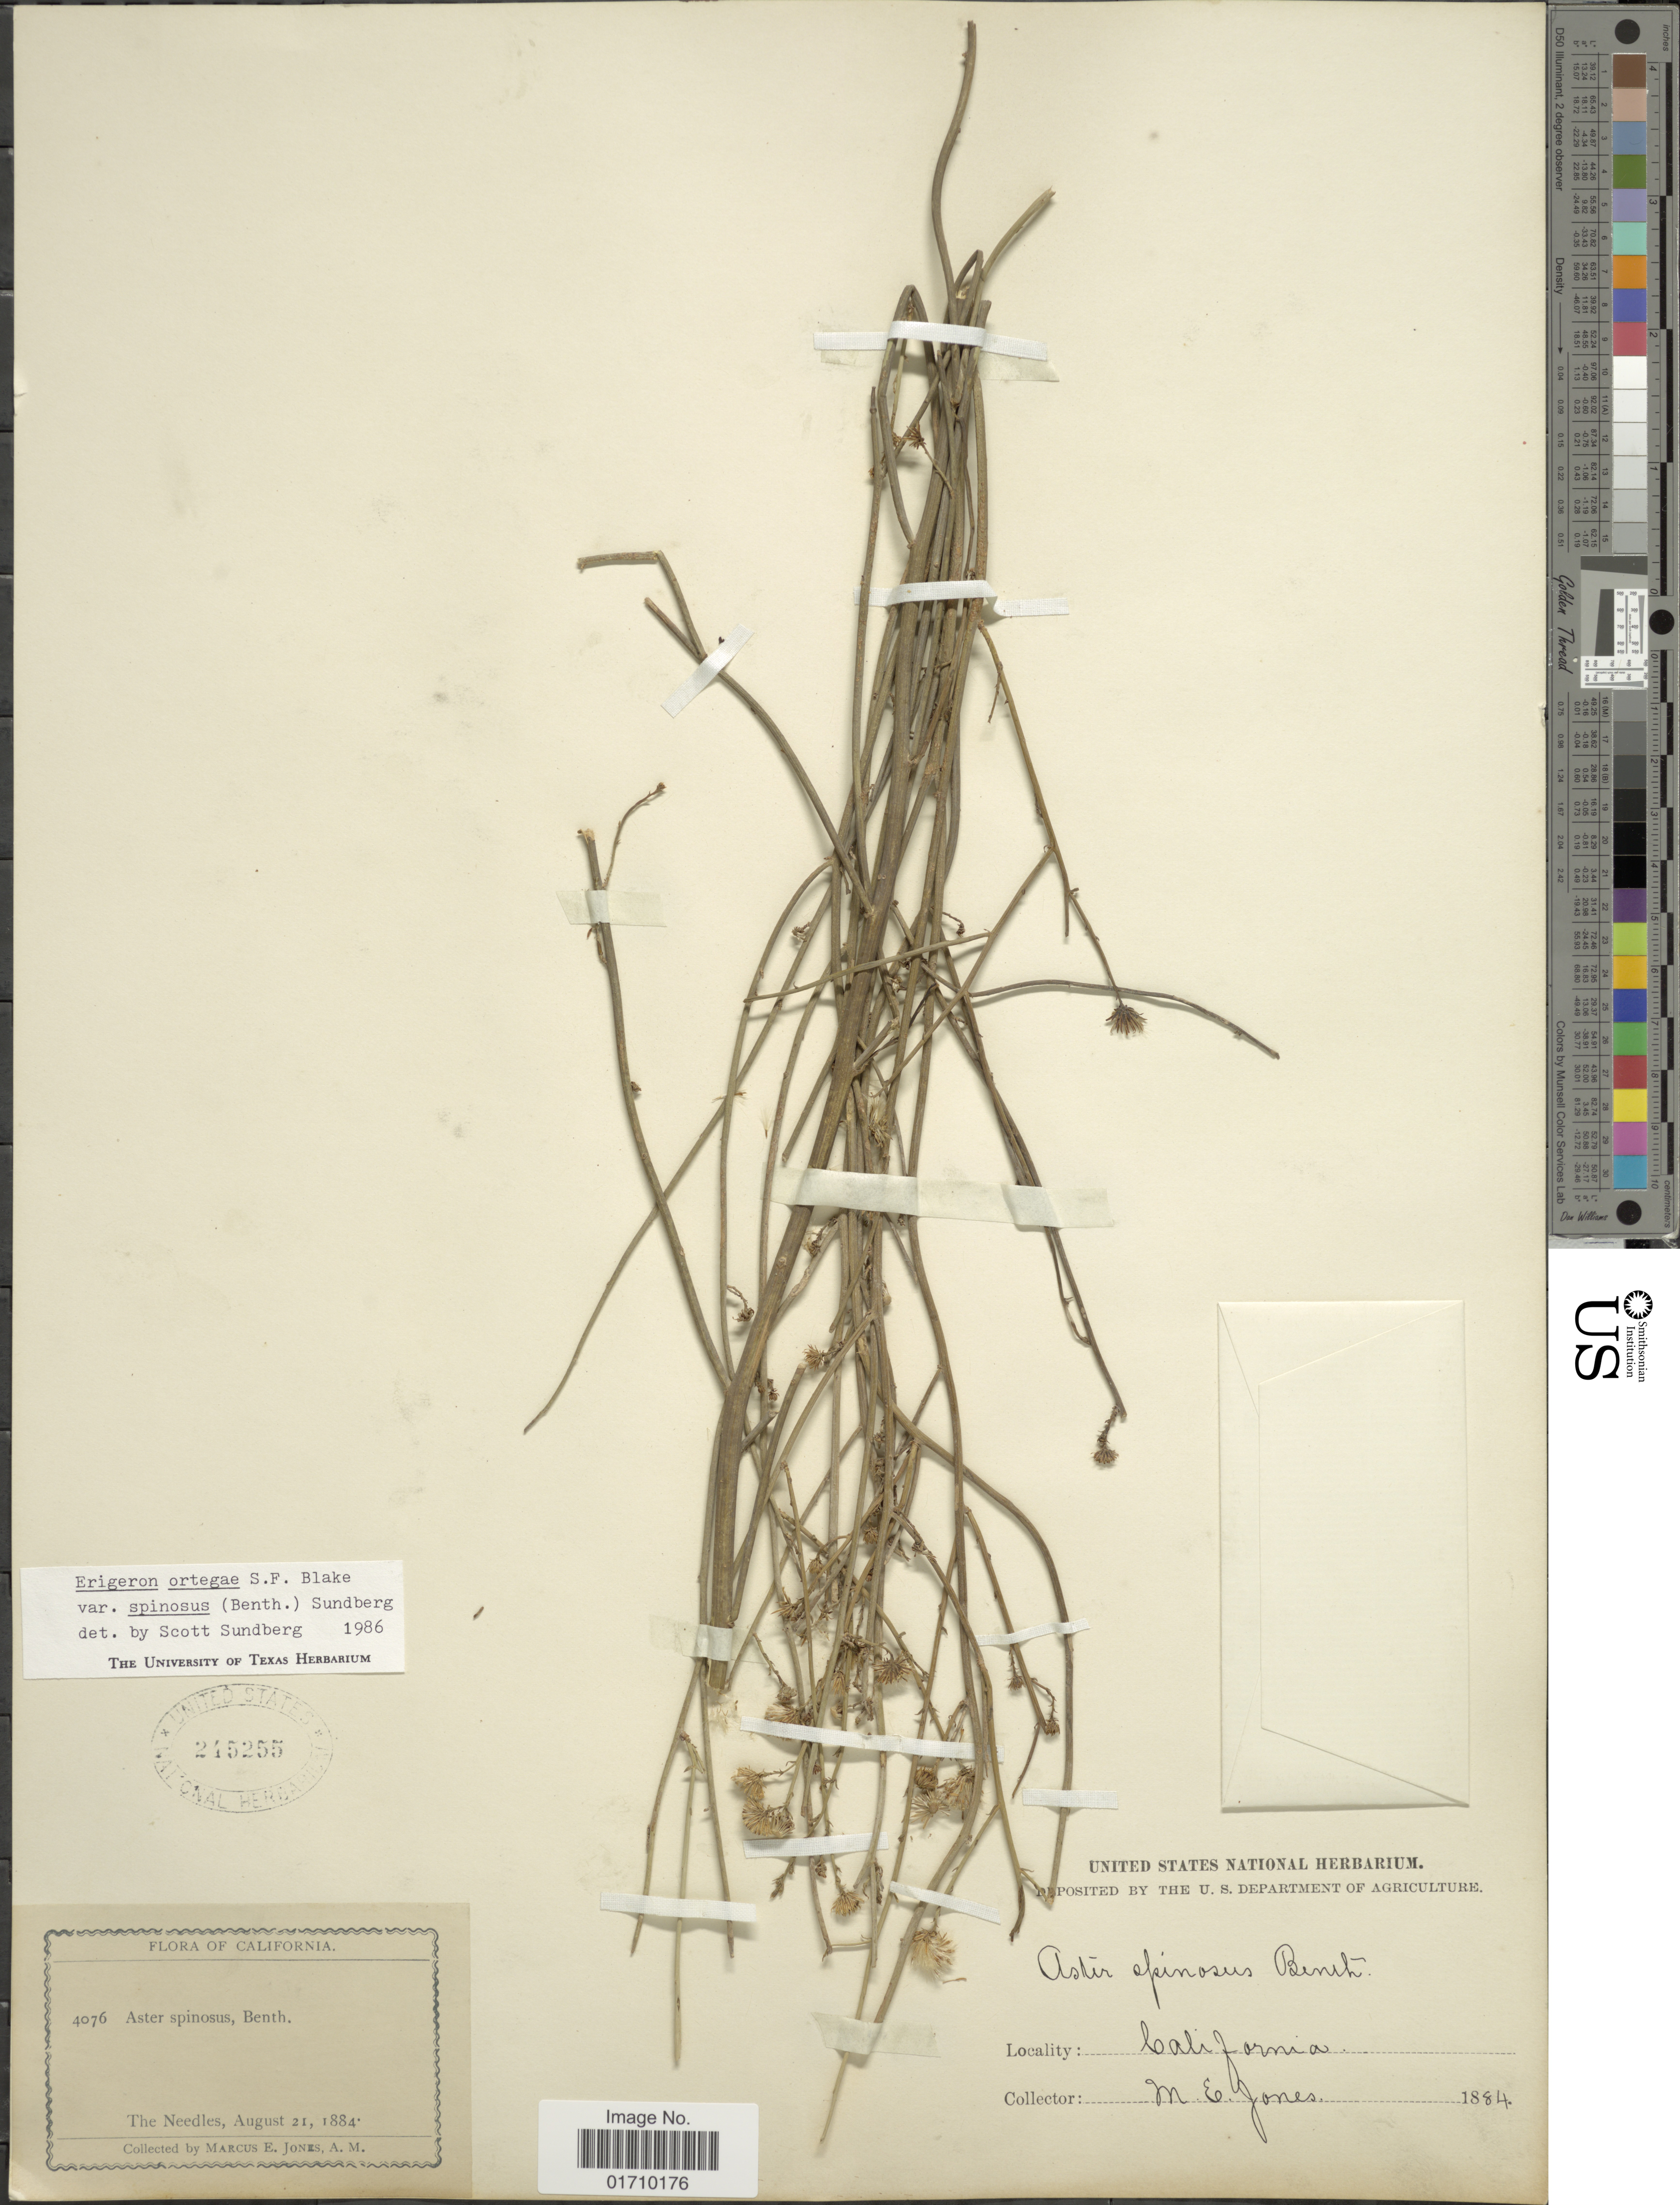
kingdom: Plantae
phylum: Tracheophyta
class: Magnoliopsida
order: Asterales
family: Asteraceae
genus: Chloracantha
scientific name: Chloracantha spinosa var. spinosa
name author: (Benth.) G.L. Nesom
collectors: M. E. Jones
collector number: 4076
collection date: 1884-08-21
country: United States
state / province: California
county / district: San Bernardino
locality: The Needles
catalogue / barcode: US 245255